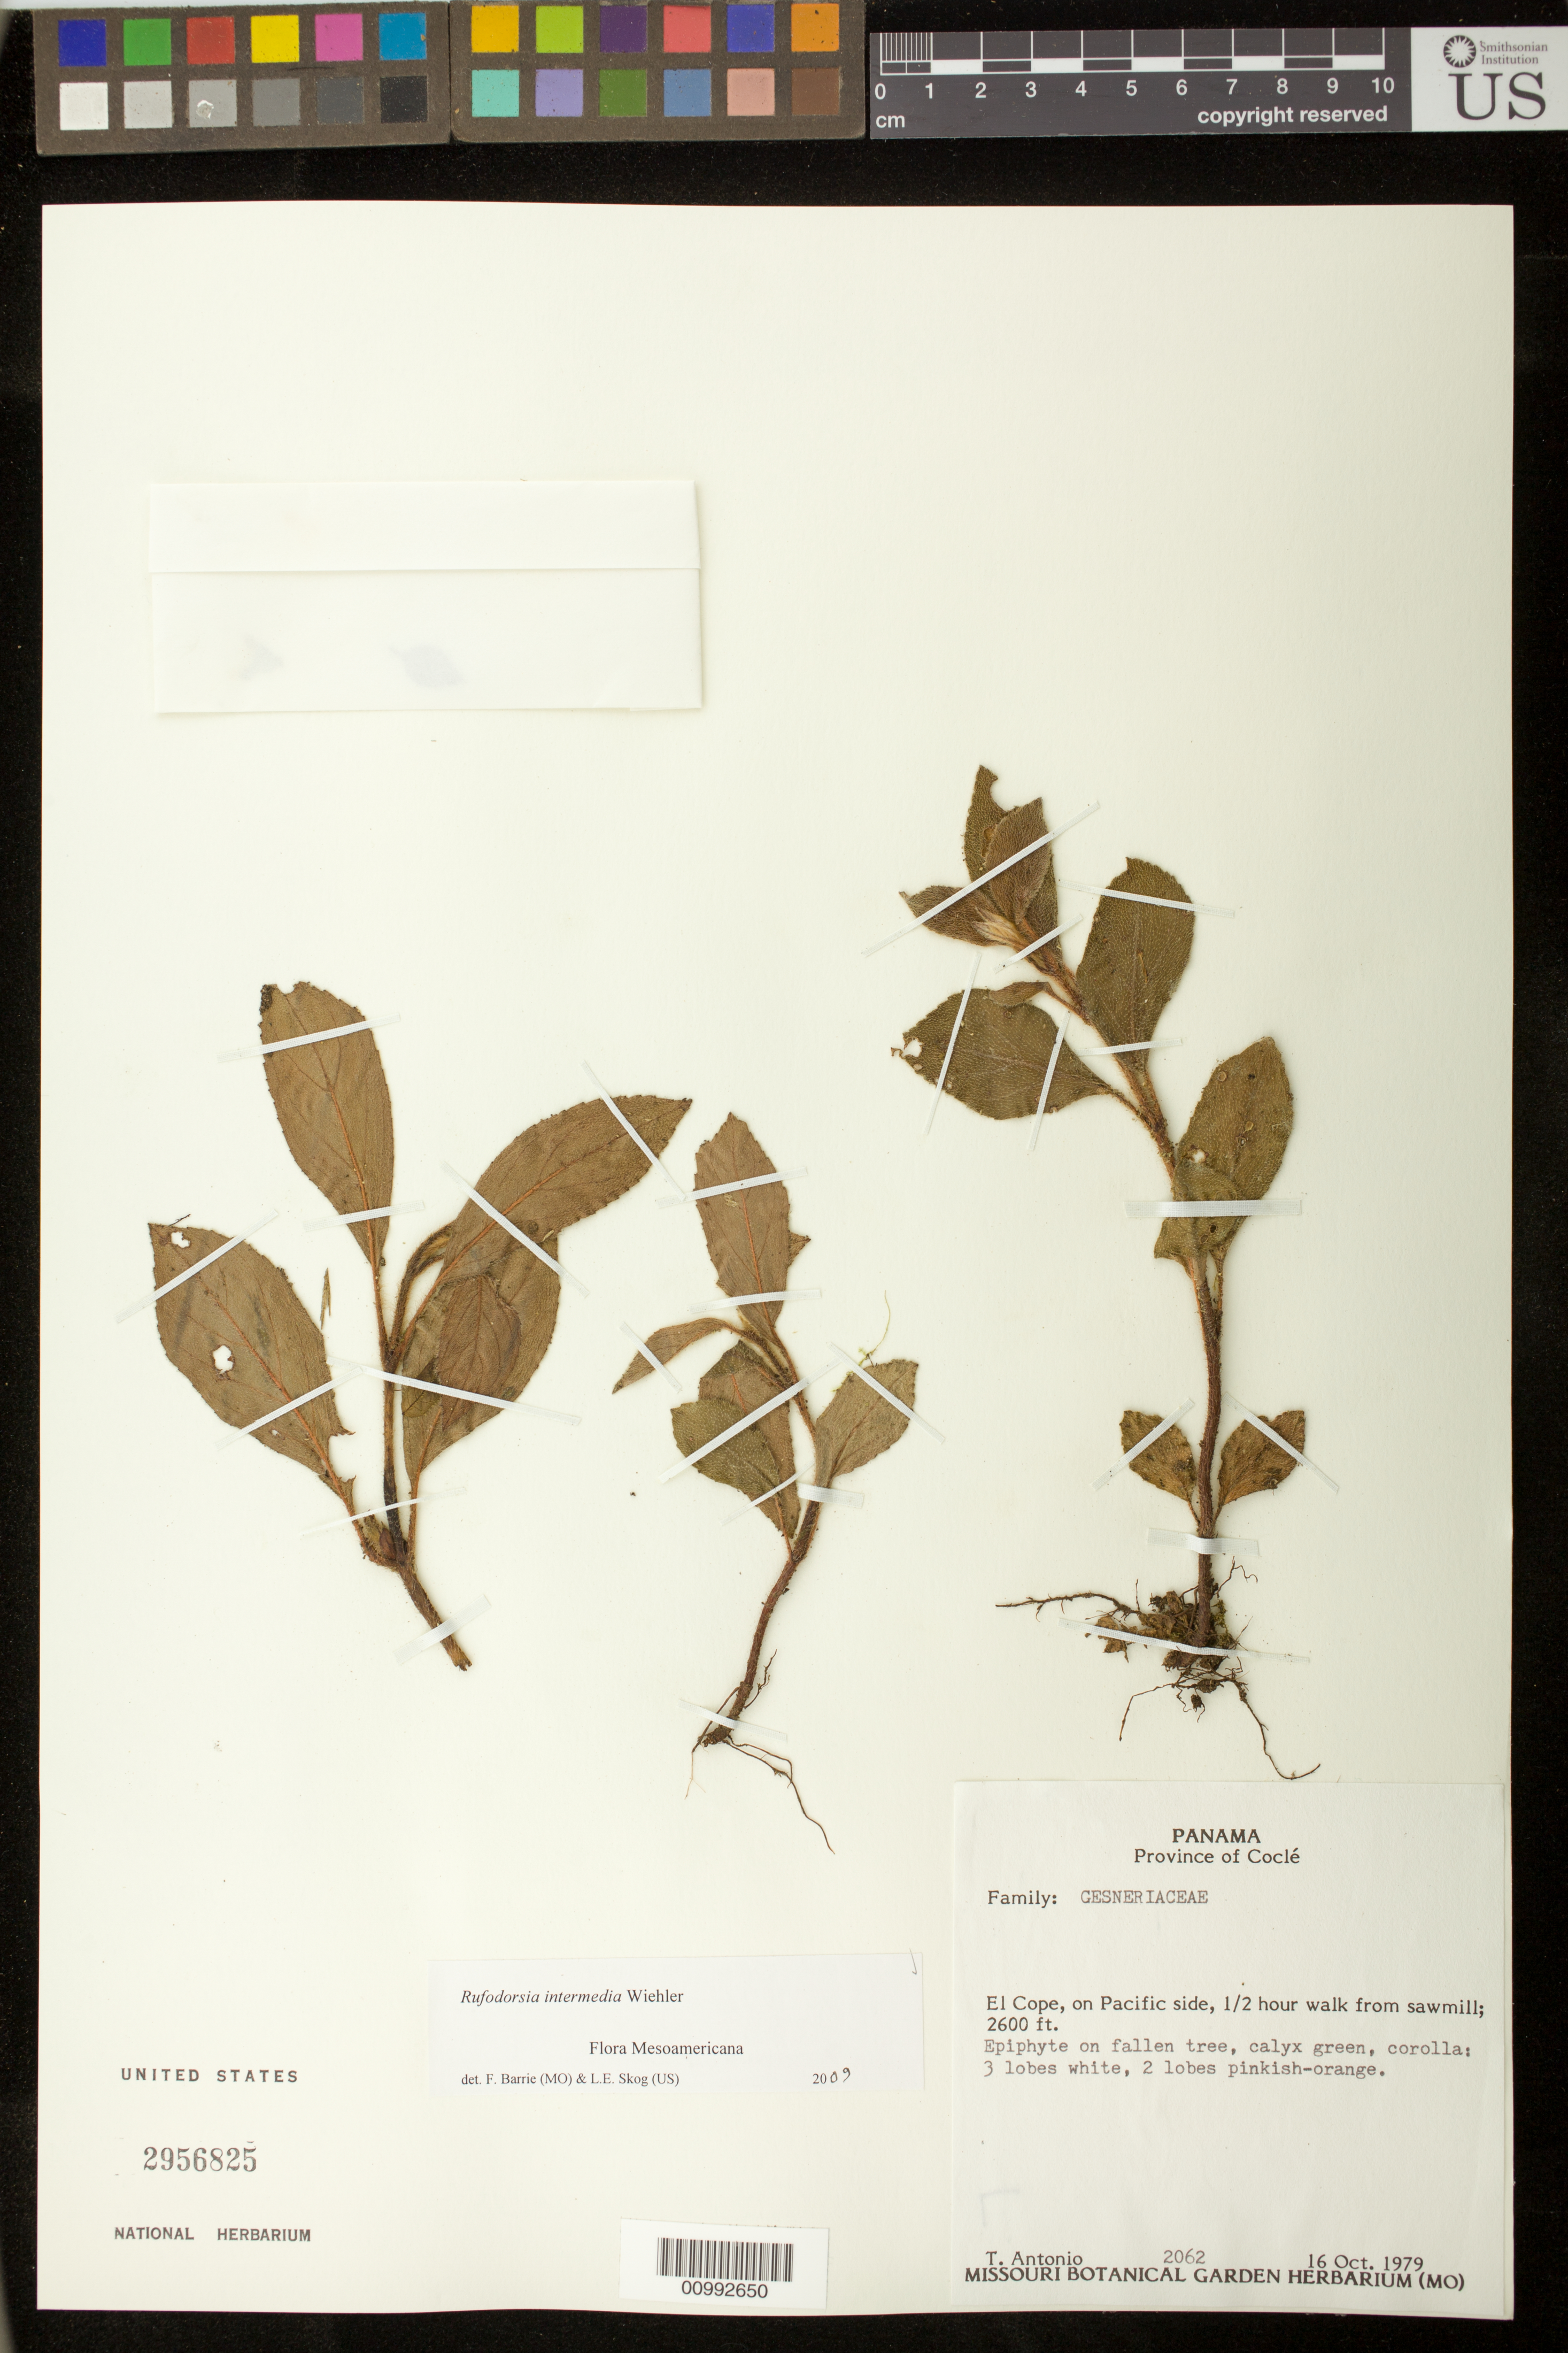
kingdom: Plantae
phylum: Tracheophyta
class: Magnoliopsida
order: Lamiales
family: Gesneriaceae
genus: Rufodorsia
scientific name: Rufodorsia intermedia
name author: Wiehler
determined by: Barrie, F. R.; Skog, Laurence E.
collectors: T. Antonio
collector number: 2062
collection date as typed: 16 Oct 1979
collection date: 1979-10-16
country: Panama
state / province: Coclé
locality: El Cope, on Pacific side, 1/2 hour walk from sawmill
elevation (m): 792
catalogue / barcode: US 2956825